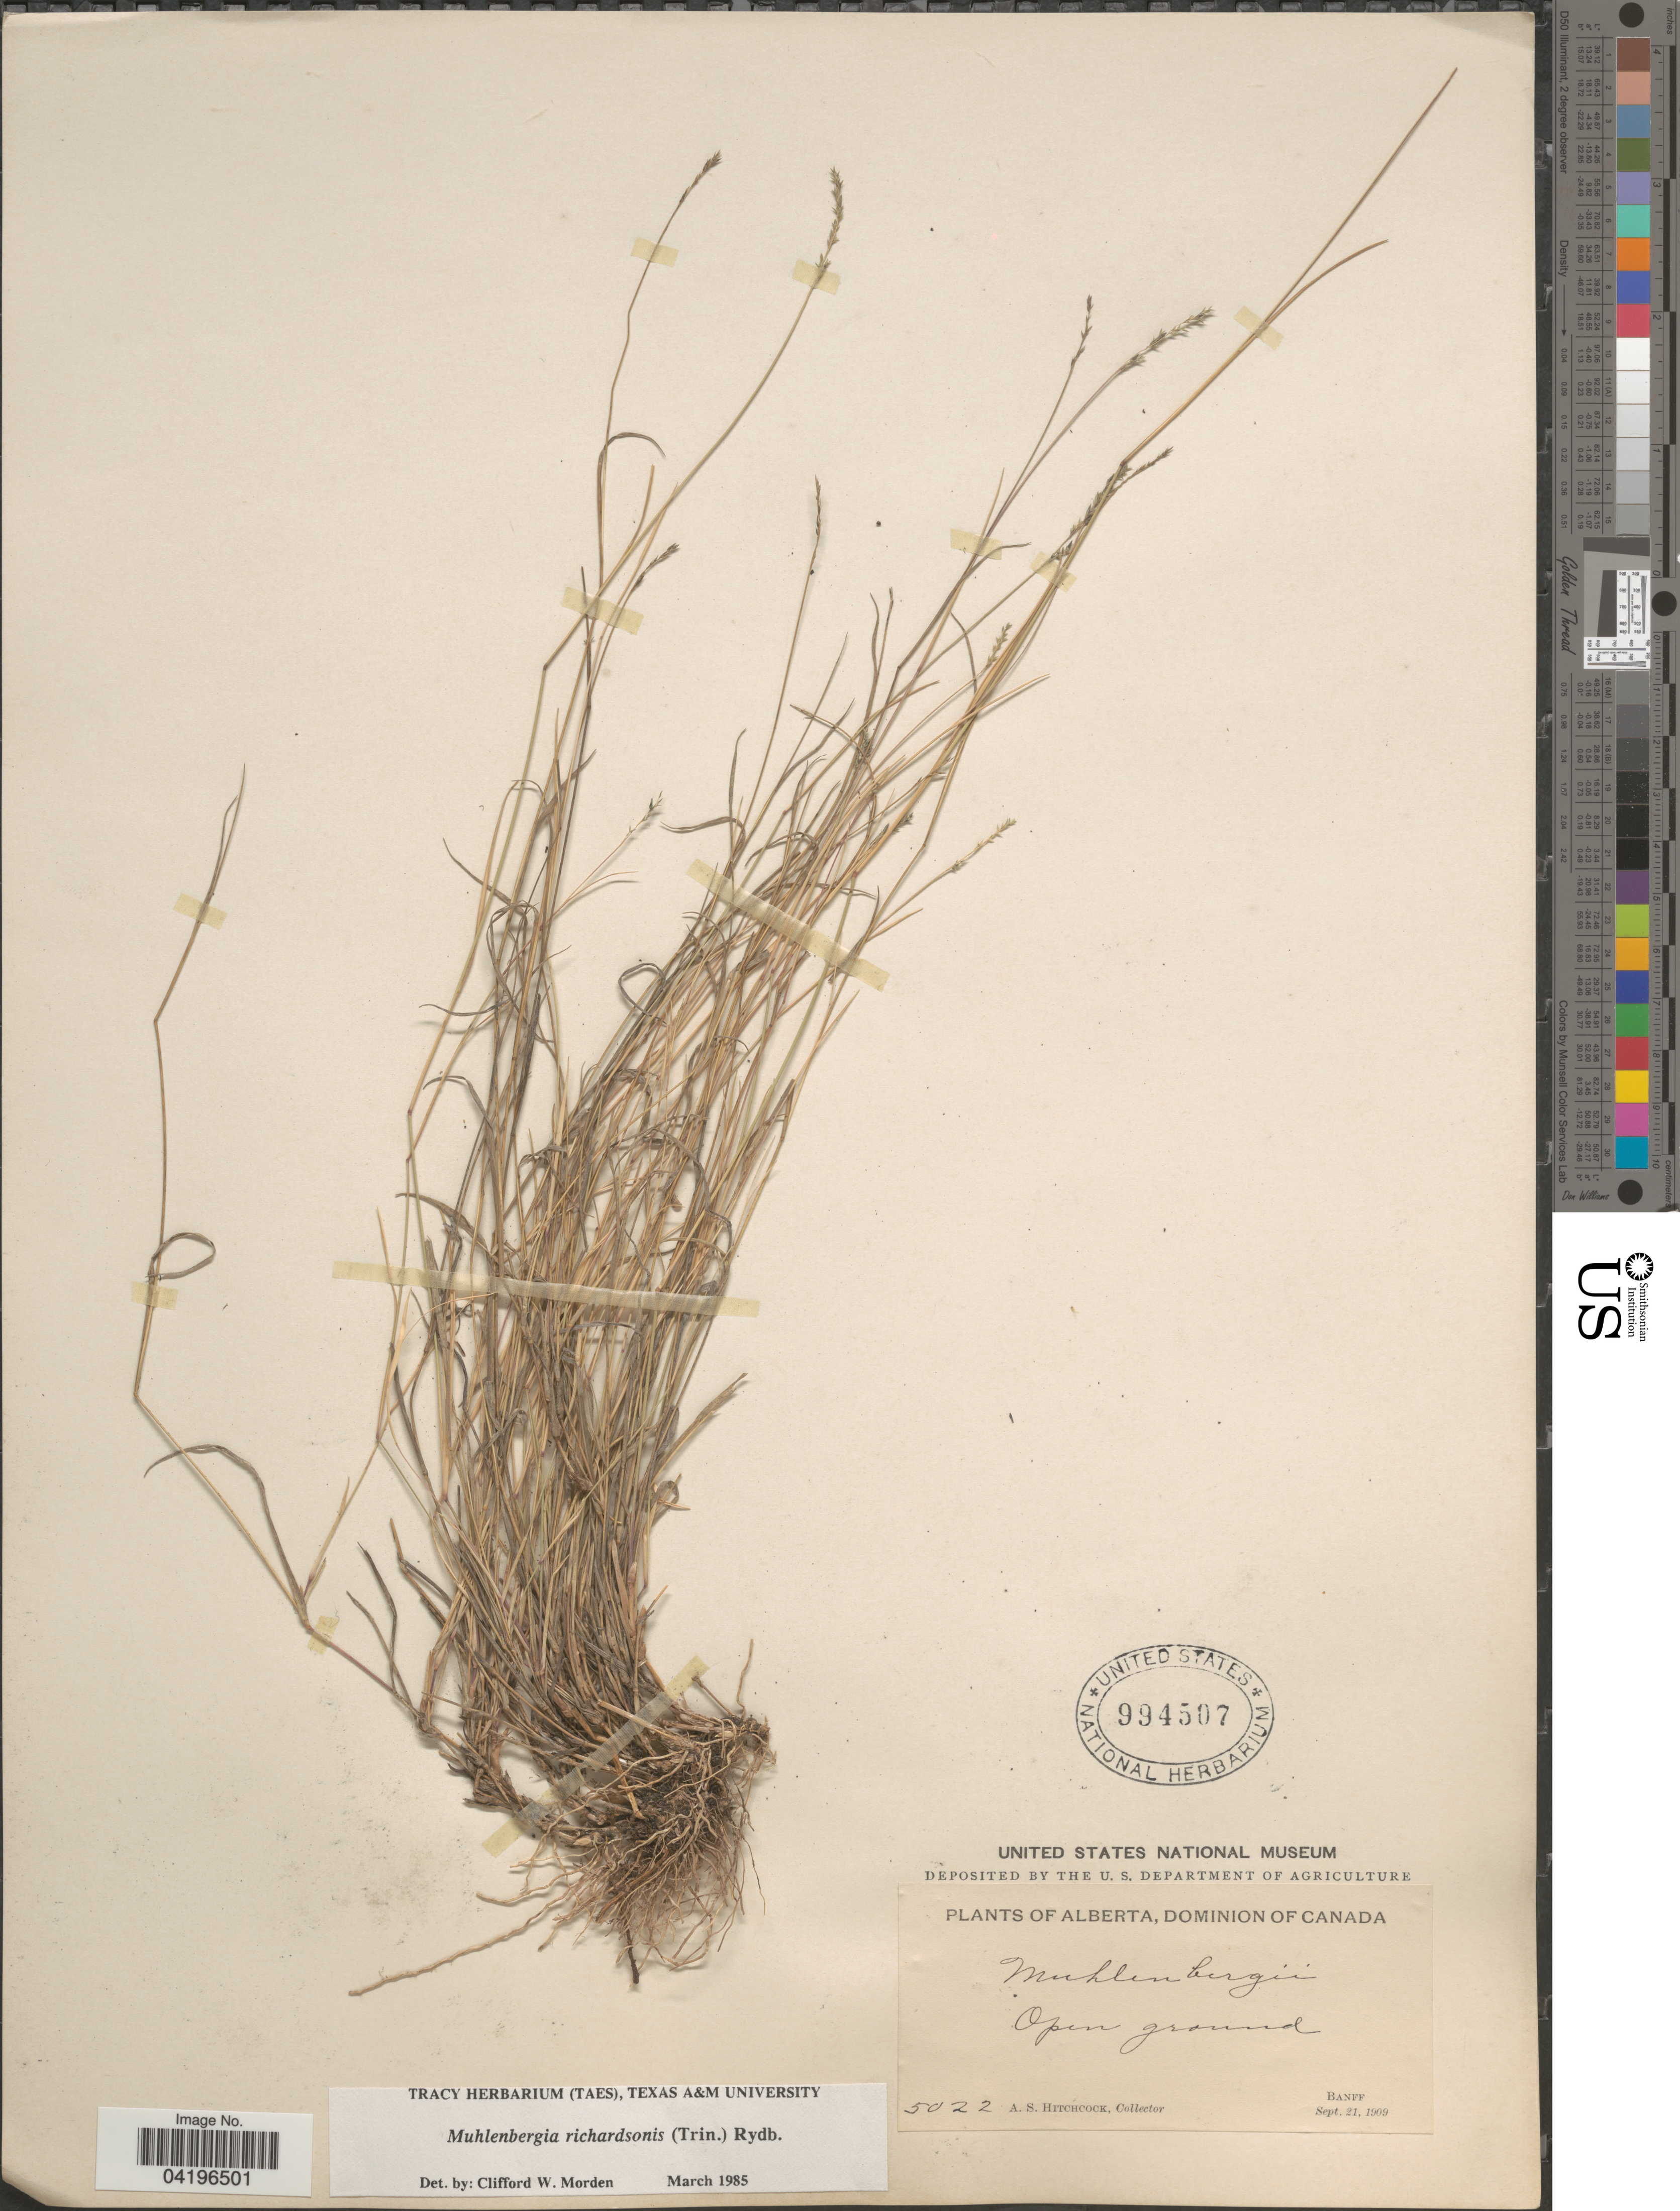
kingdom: Plantae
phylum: Tracheophyta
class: Liliopsida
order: Poales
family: Poaceae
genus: Muhlenbergia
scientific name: Muhlenbergia richardsonis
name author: (Trin.) Rydb.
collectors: A. S. Hitchcock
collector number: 5022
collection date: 1909-09-21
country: Canada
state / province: Alberta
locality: Dominion of Canada. Banff.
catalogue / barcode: US 994507